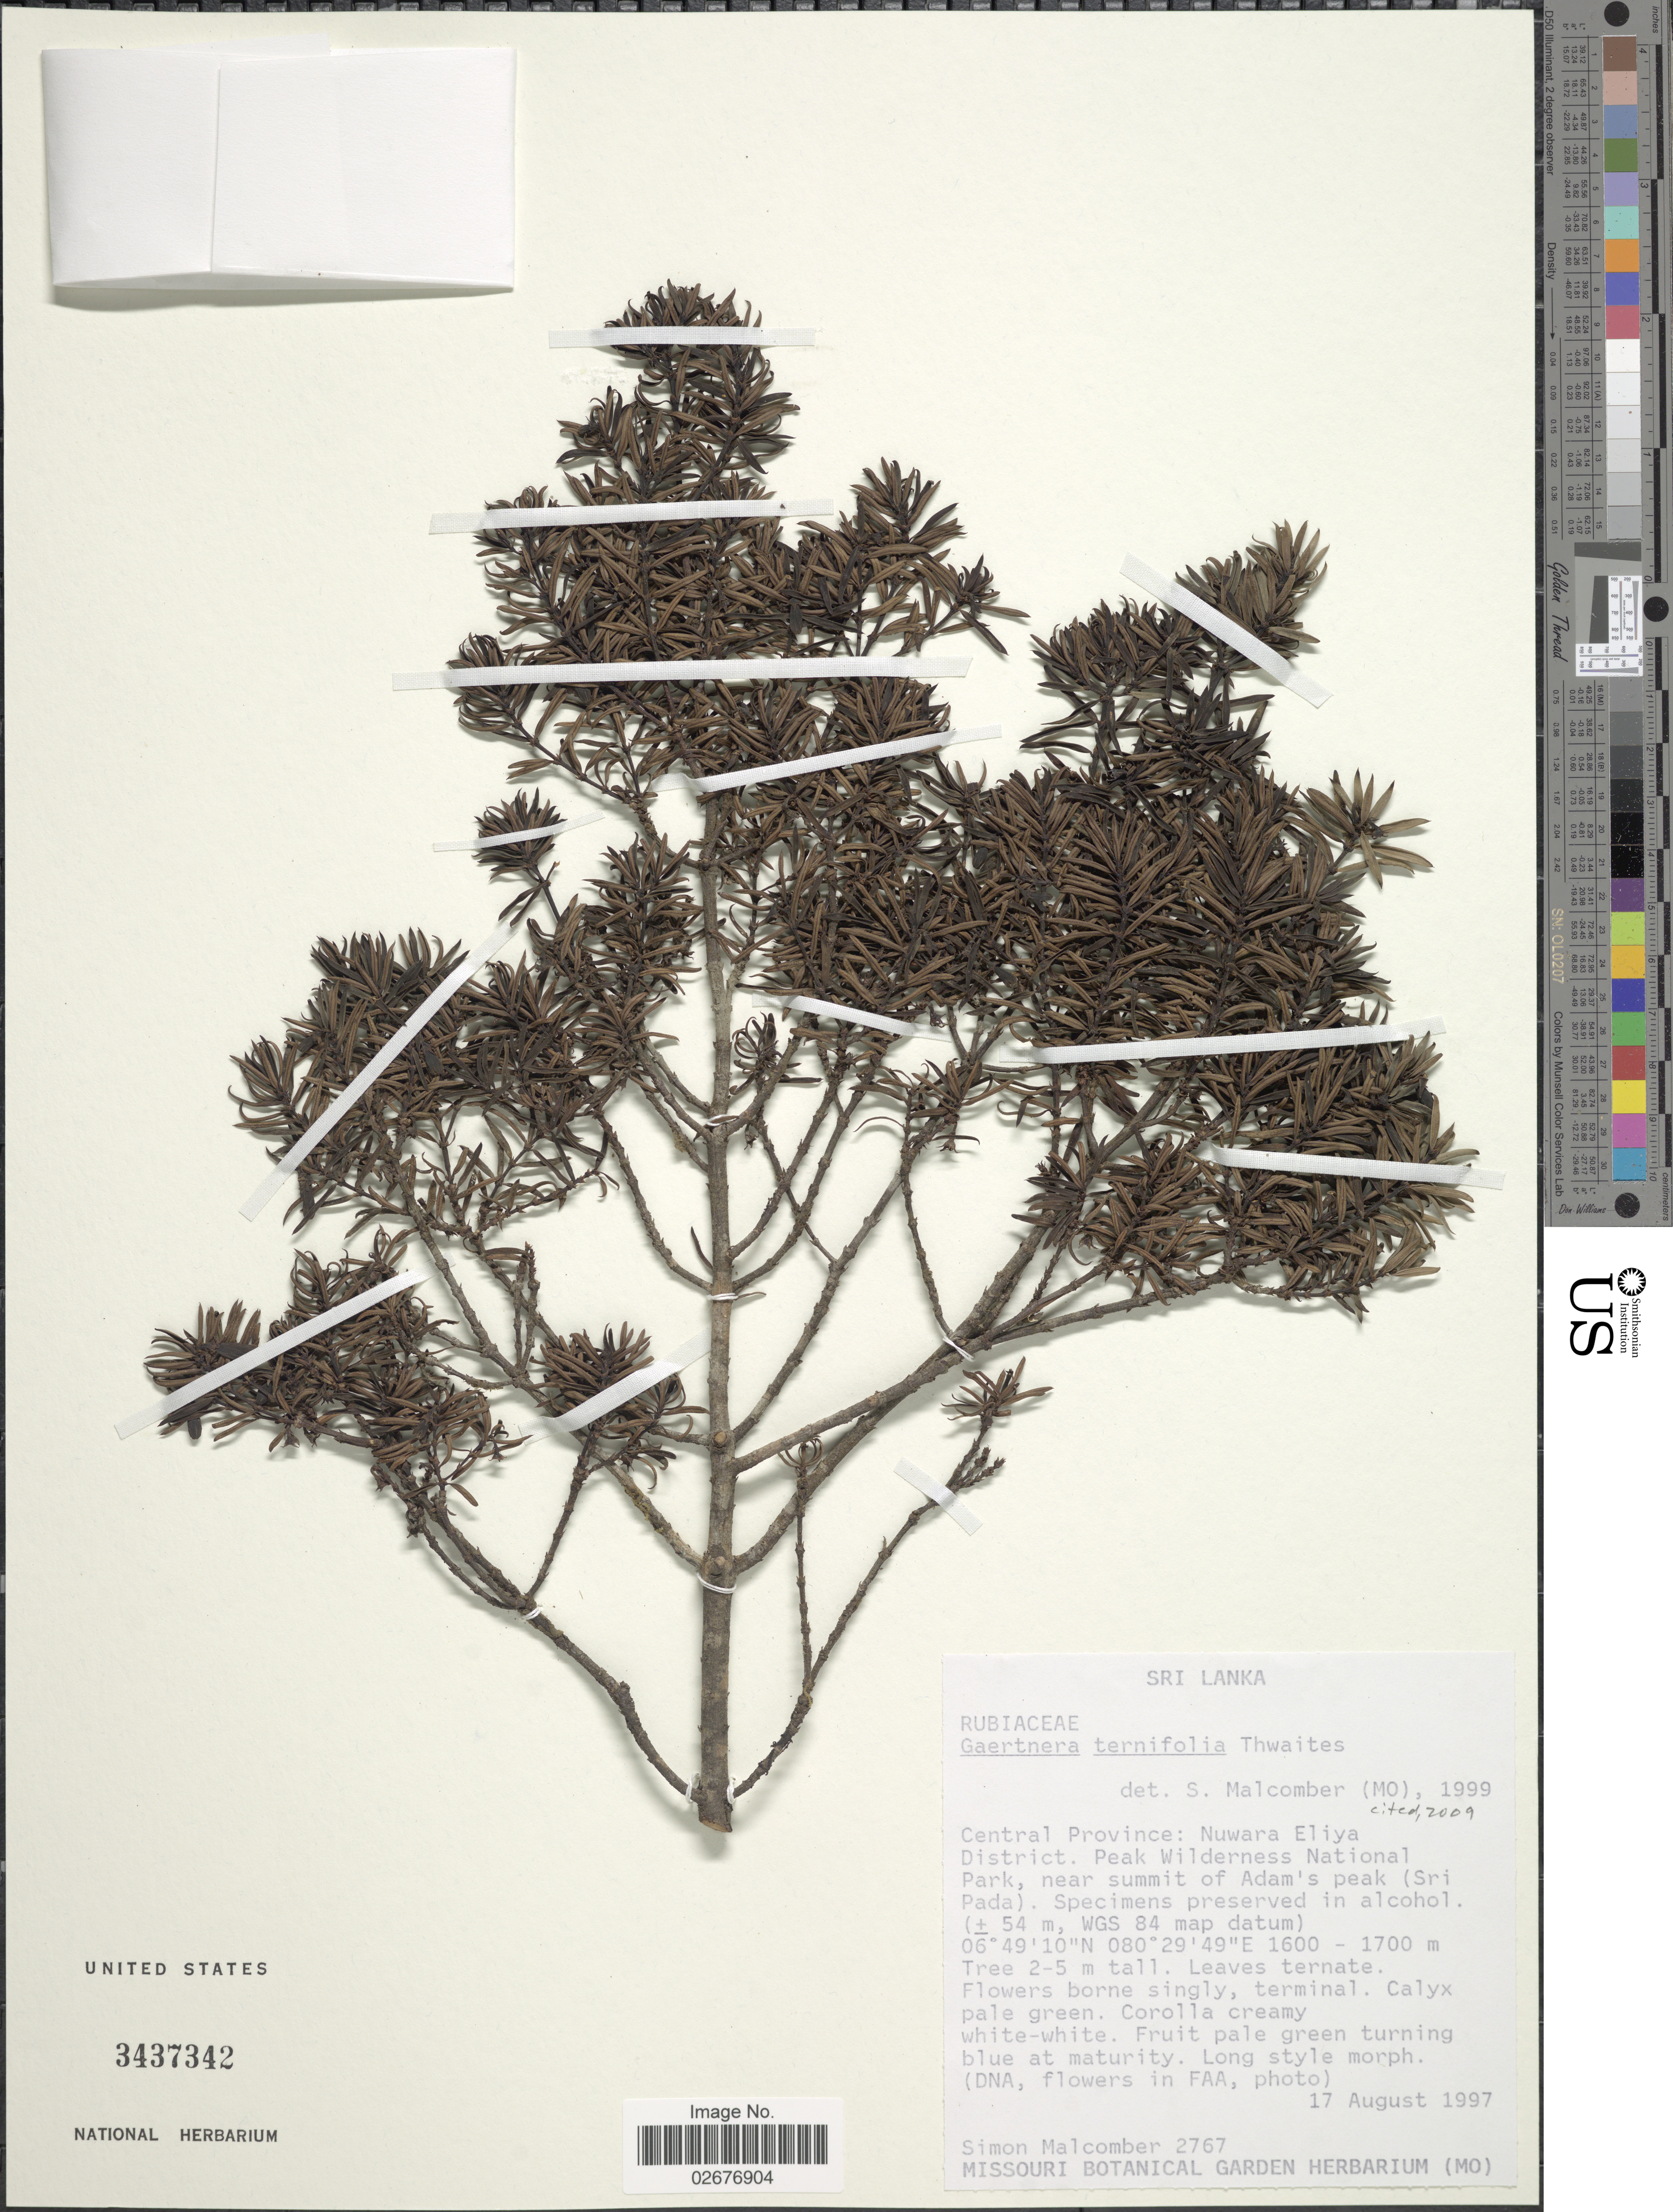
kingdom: Plantae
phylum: Tracheophyta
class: Magnoliopsida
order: Gentianales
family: Rubiaceae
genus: Gaertnera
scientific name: Gaertnera ternifolia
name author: Thwaites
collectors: S. T. Malcomber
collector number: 2767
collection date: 1997-08-17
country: Sri Lanka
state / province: Central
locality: Nuwara Eliya District, Peak Wilderness National Park, near summit of Adam's peak (Sri Pada)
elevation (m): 1600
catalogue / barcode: US 3437342